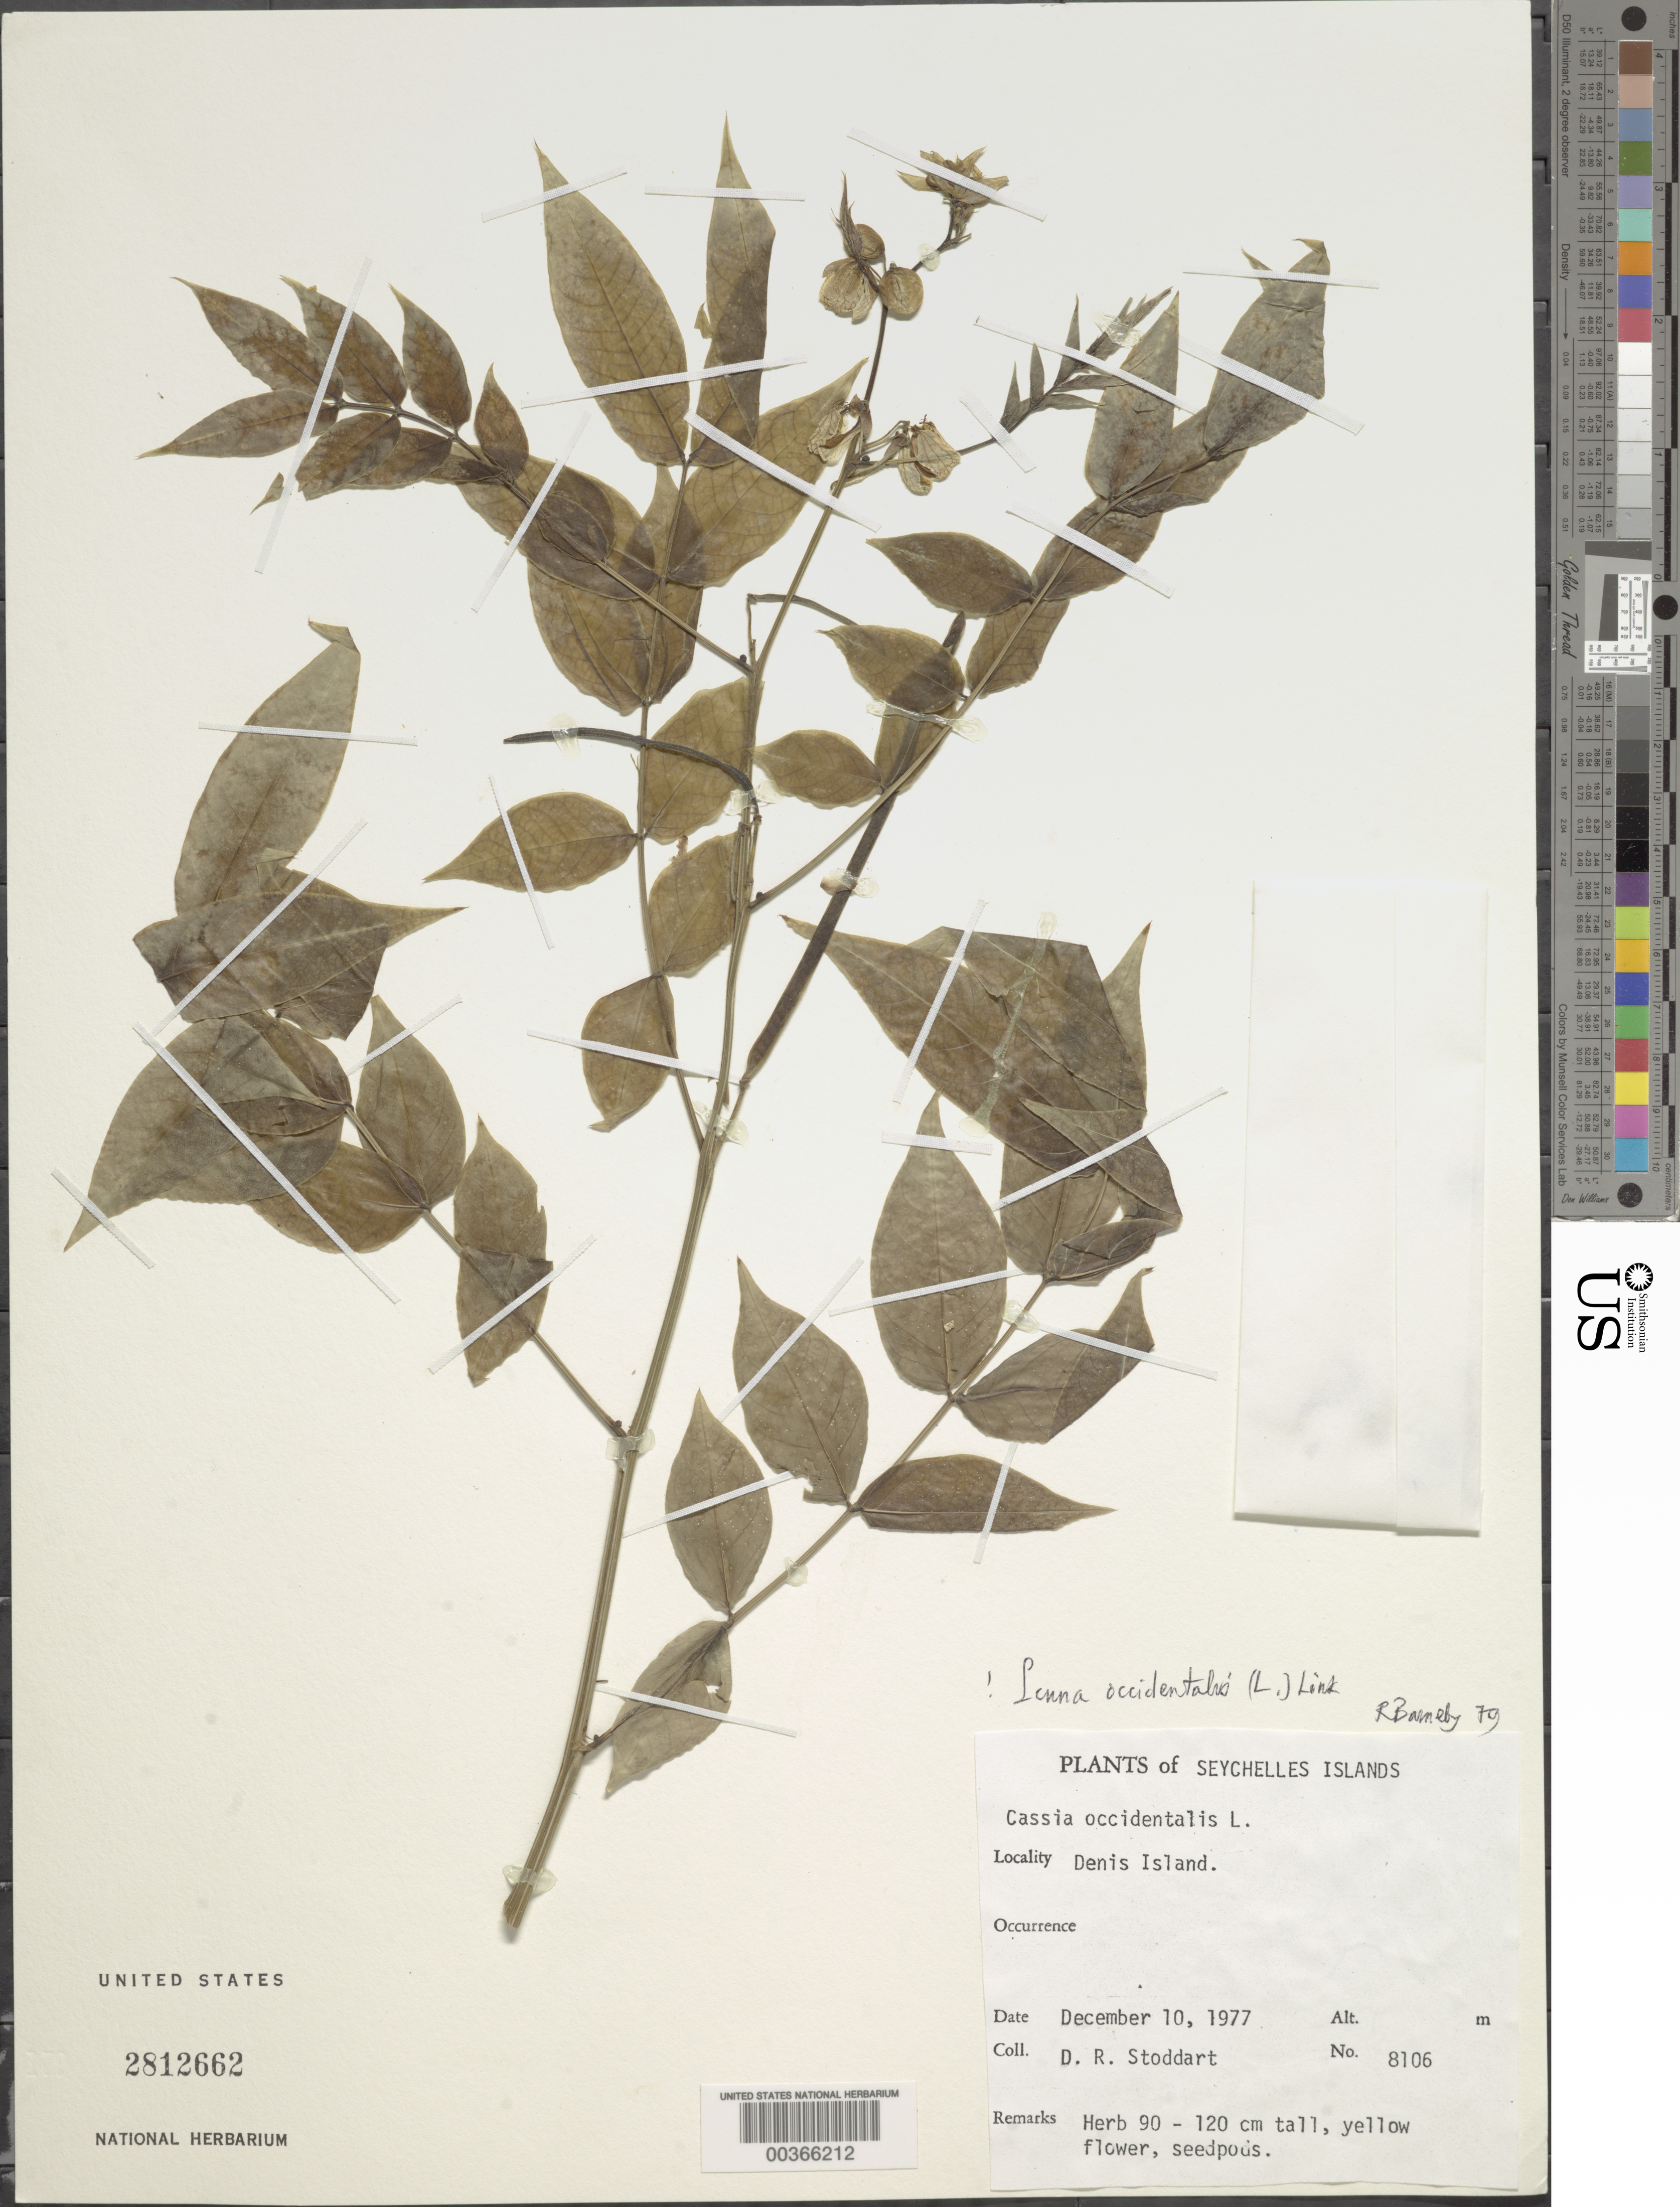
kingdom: Plantae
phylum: Tracheophyta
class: Magnoliopsida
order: Fabales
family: Fabaceae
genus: Senna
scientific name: Senna occidentalis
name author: (L.) Link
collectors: D. R. Stoddart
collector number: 8106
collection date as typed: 10 Dec 1977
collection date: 1977-12-10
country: Seychelles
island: Denis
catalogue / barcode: US 2812662